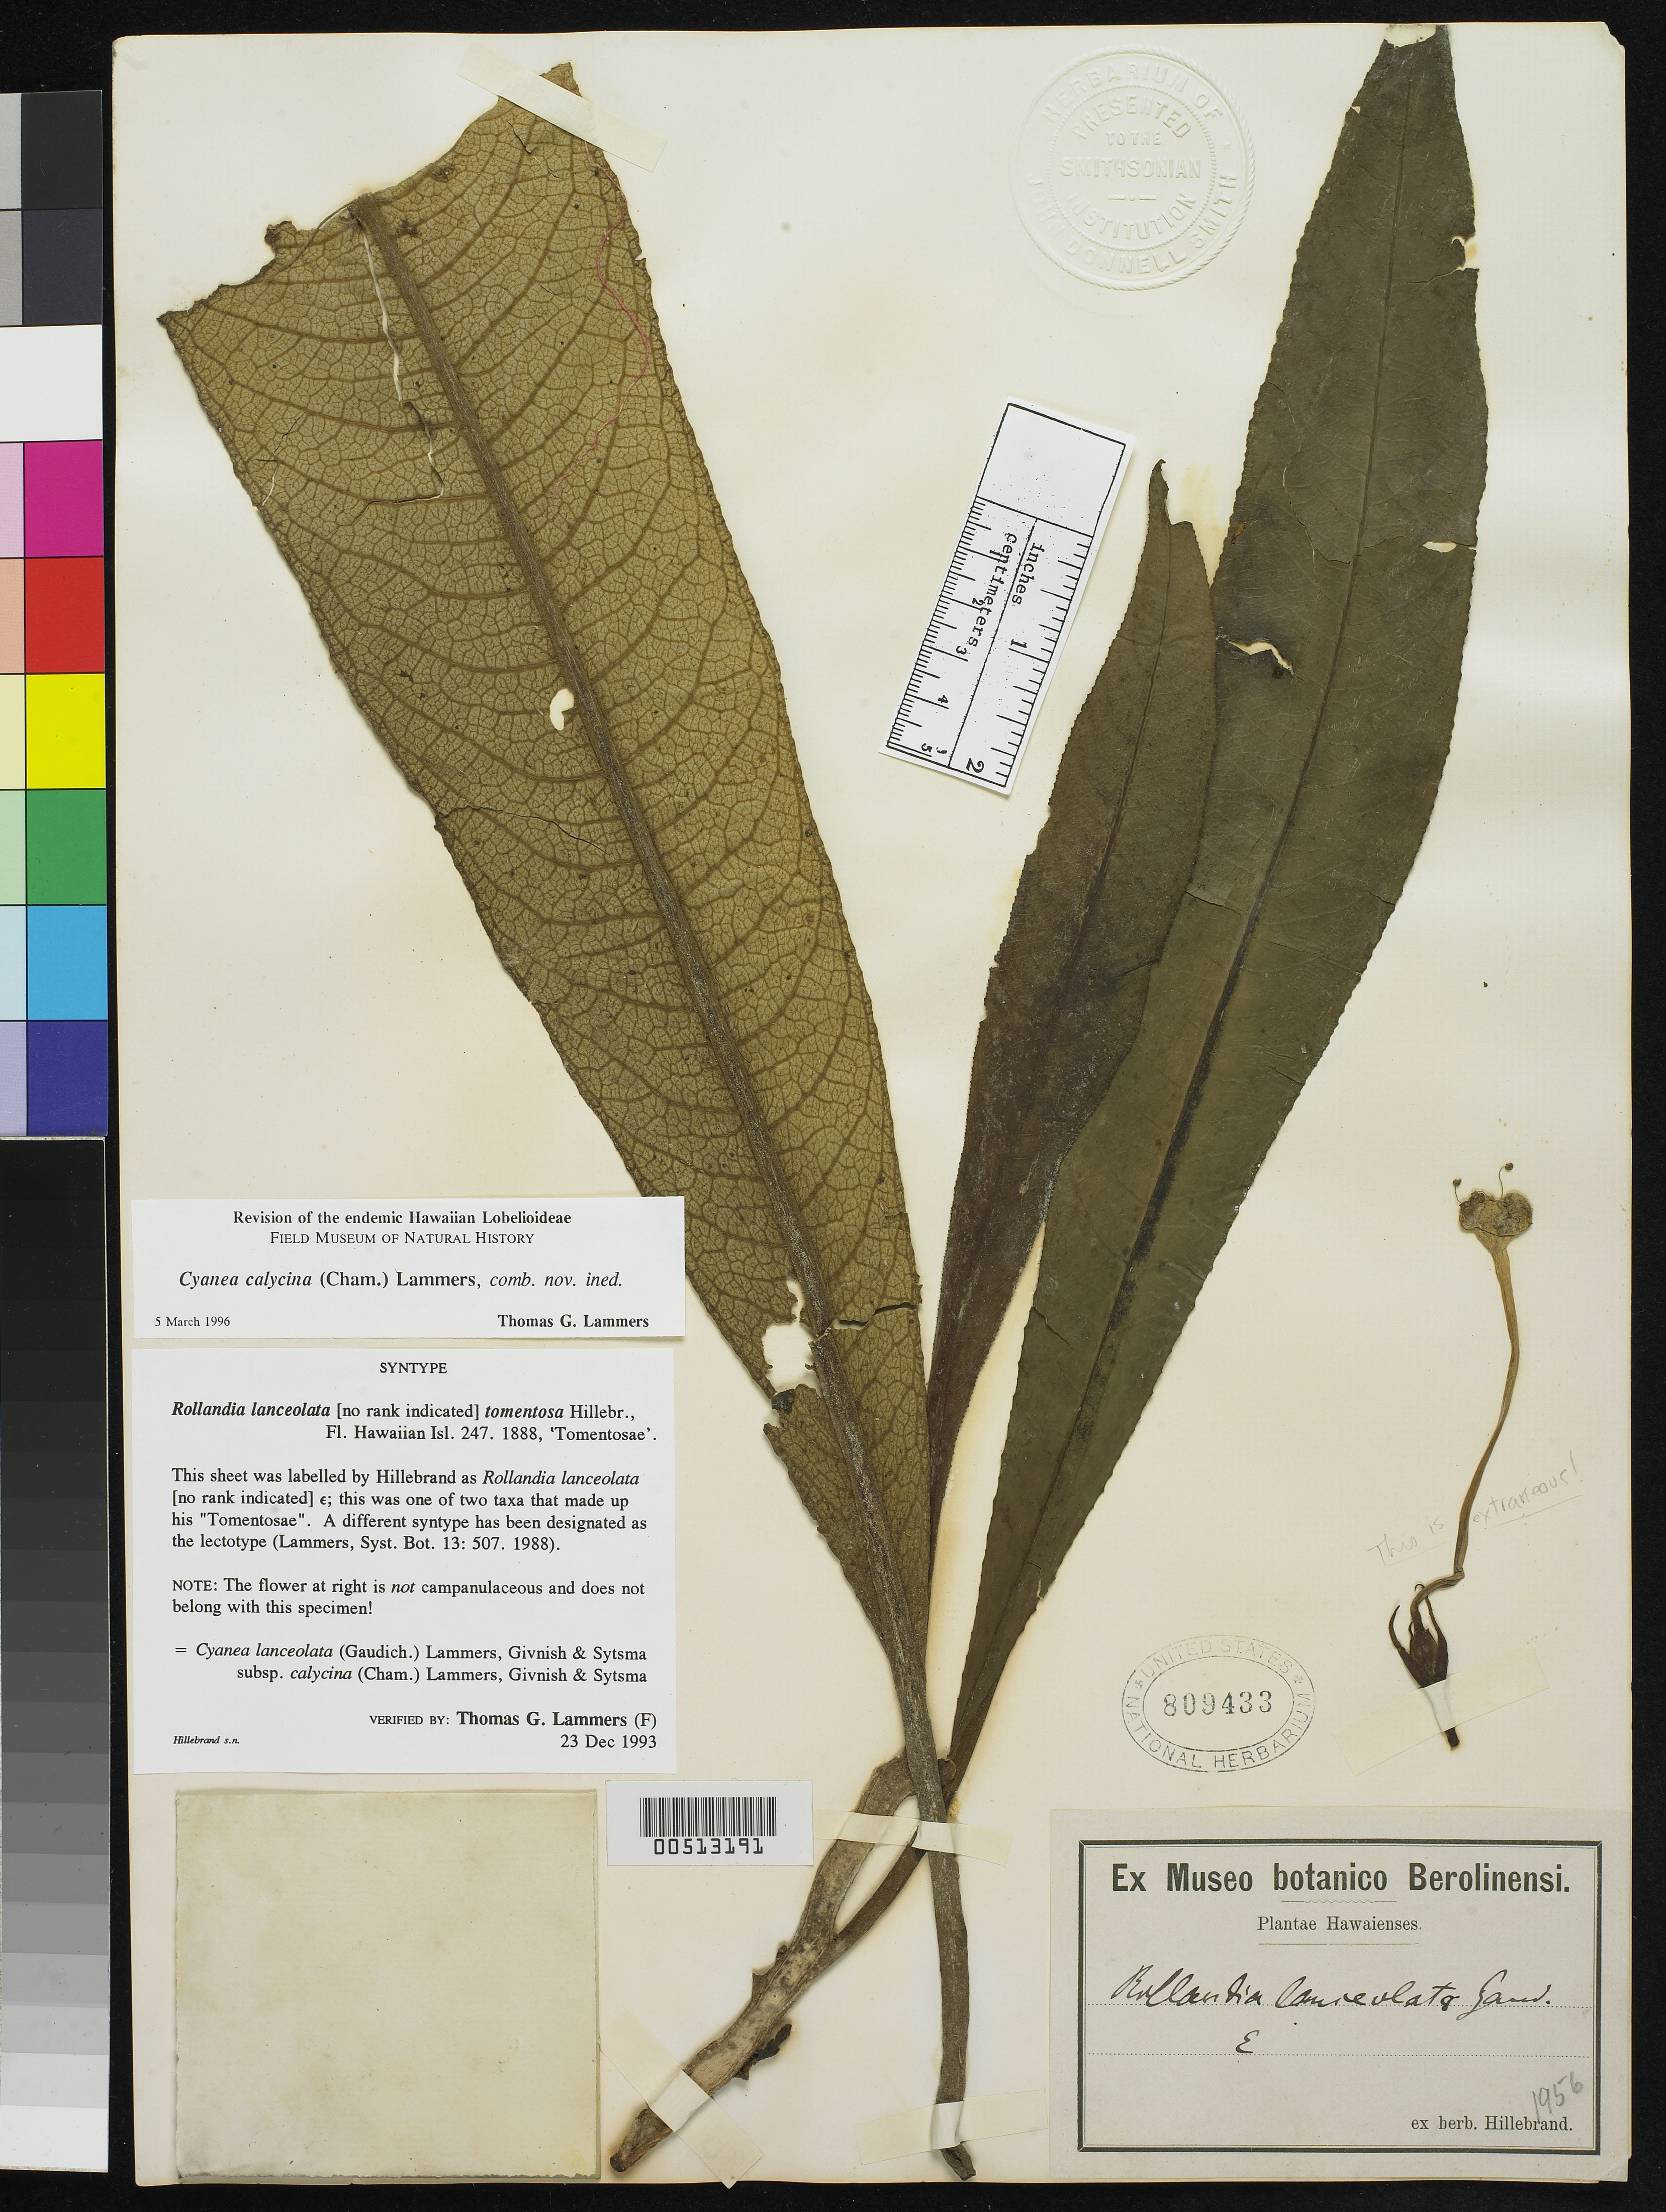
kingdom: Plantae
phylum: Tracheophyta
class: Magnoliopsida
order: Asterales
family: Campanulaceae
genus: Rollandia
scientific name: Rollandia lanceolata subsp. tomentosa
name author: Hillebr.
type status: Isosyntype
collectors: W. Hillebrand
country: United States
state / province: Hawaii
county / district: Maui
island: Maui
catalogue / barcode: US 809433